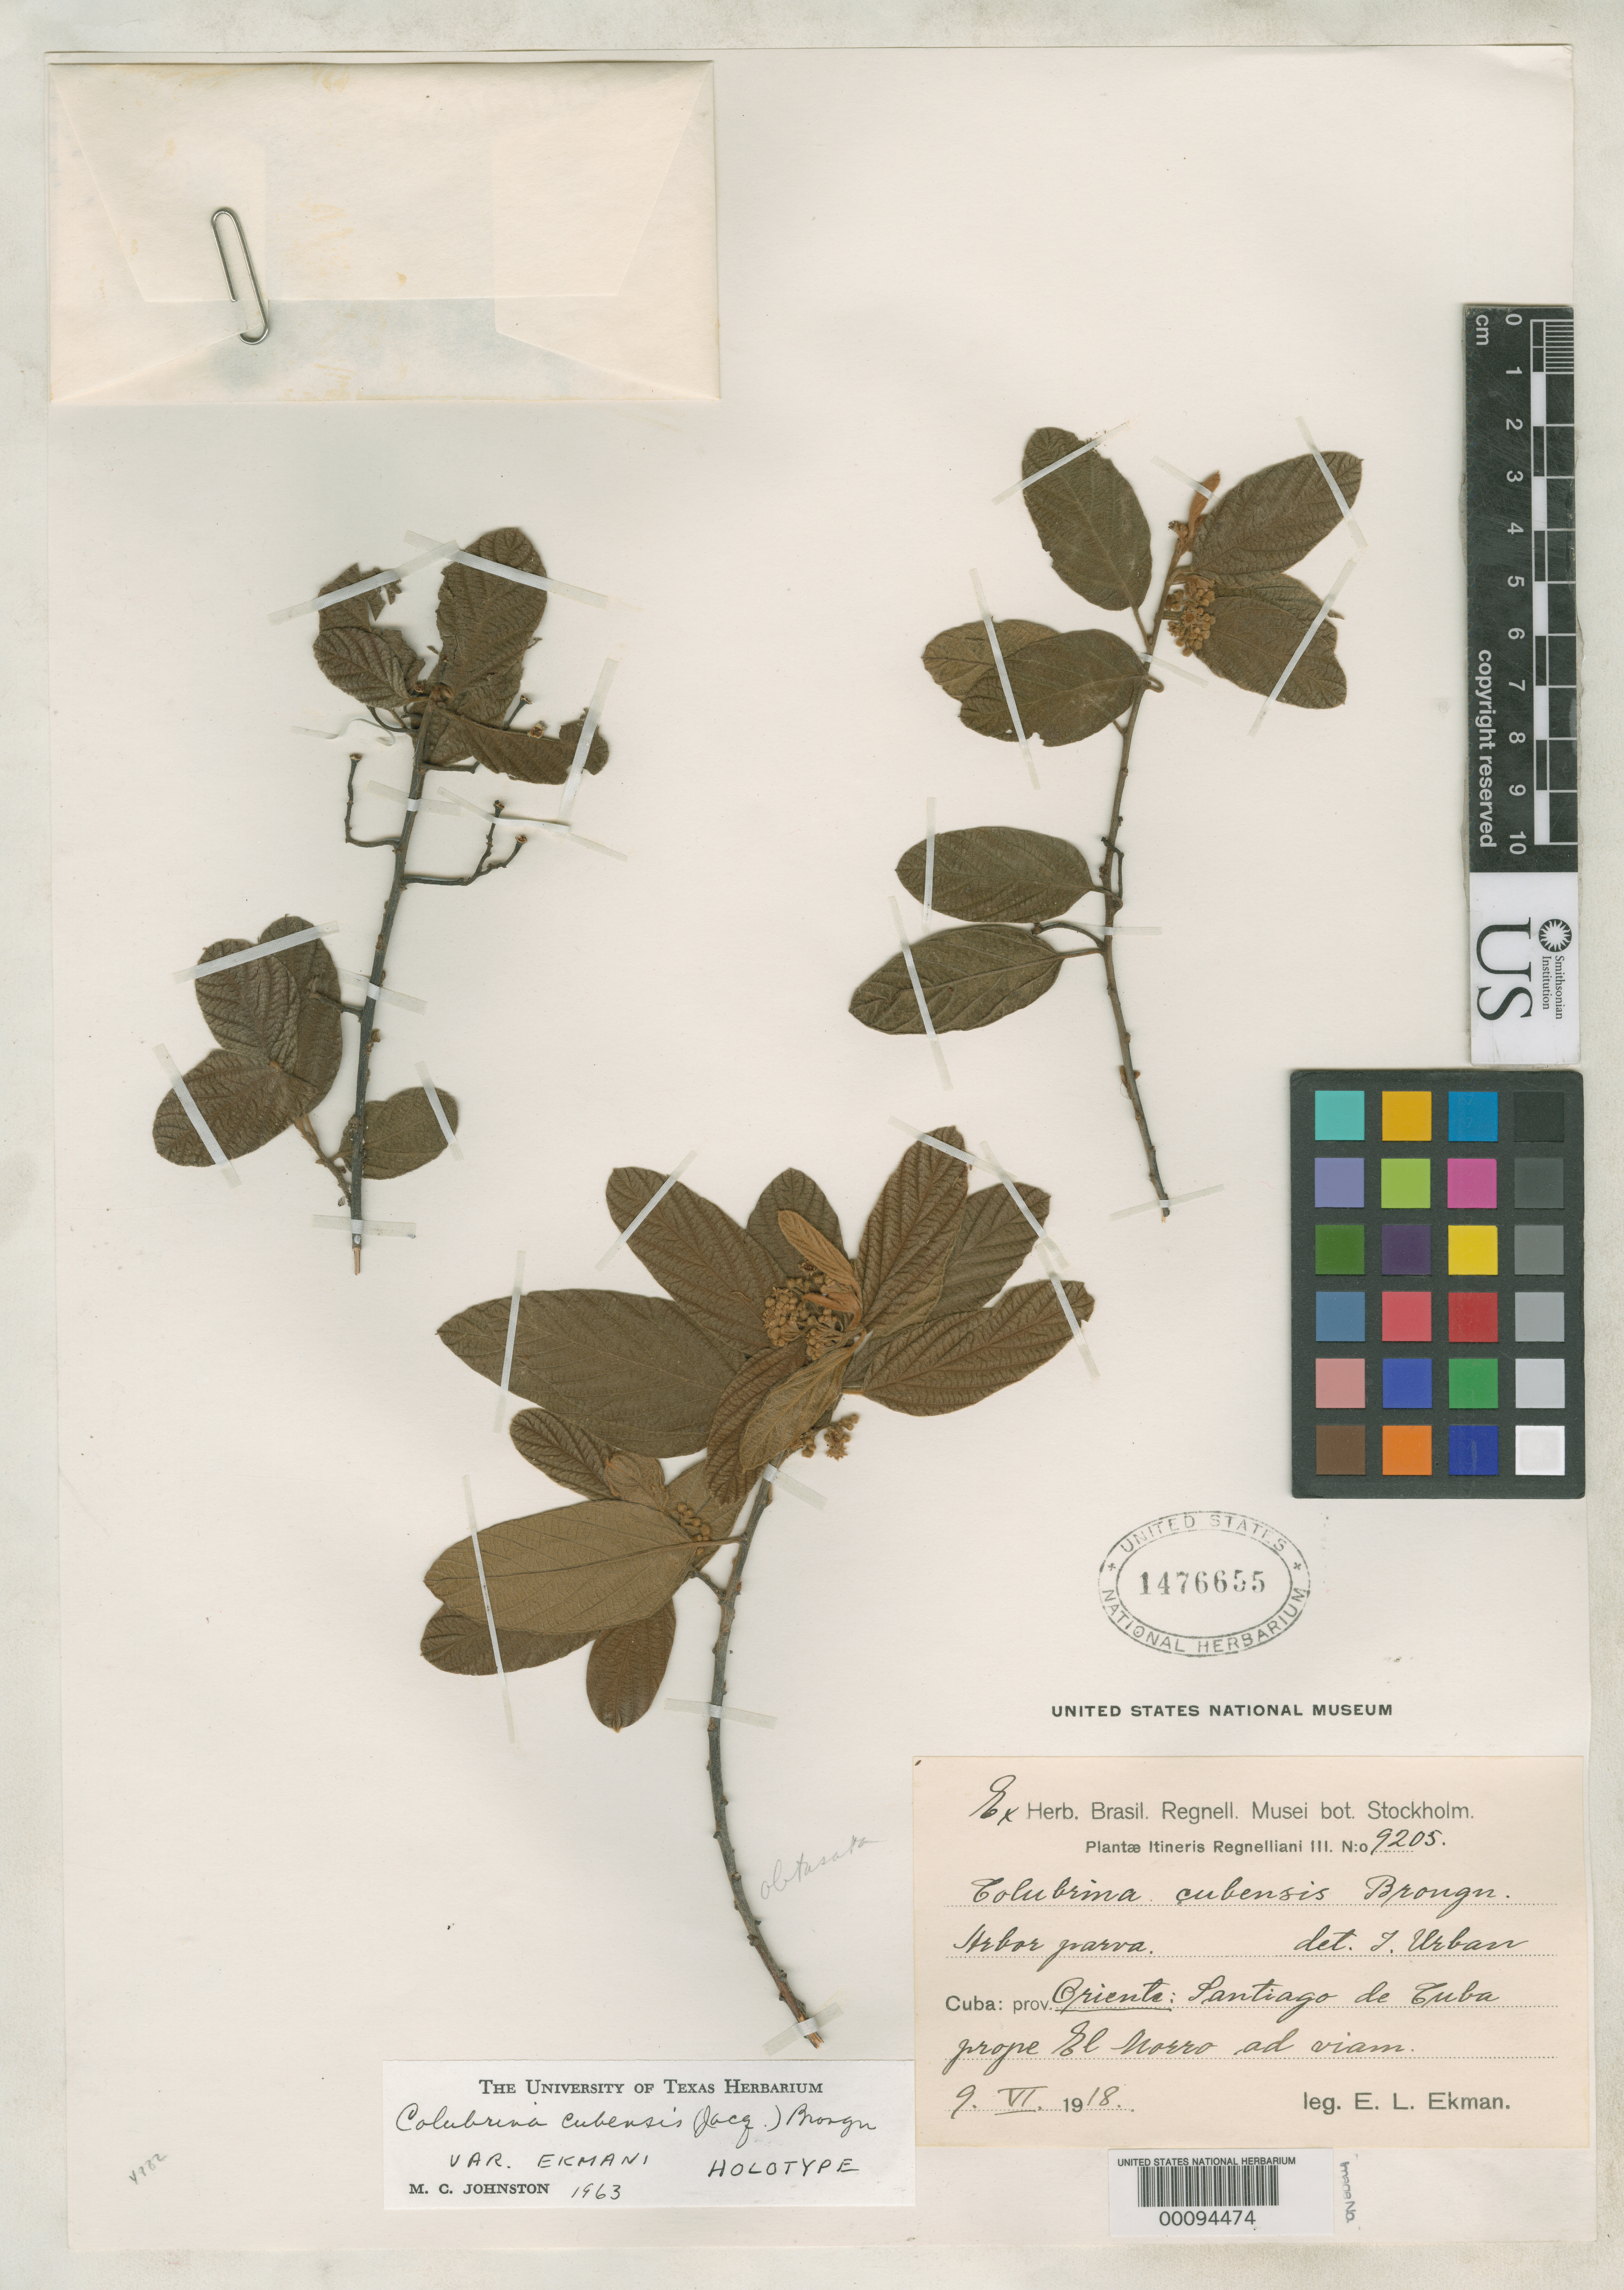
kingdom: Plantae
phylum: Tracheophyta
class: Magnoliopsida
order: Rosales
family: Rhamnaceae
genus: Colubrina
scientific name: Colubrina cubensis var. ekmanii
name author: M.C. Johnst.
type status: Holotype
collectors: E. L. Ekman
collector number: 9205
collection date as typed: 09 Jun 1918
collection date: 1918-06-09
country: Cuba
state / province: Oriente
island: Greater Antilles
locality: Santiago de Cuba prope El Morro ad Viam.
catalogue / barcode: US 1476655